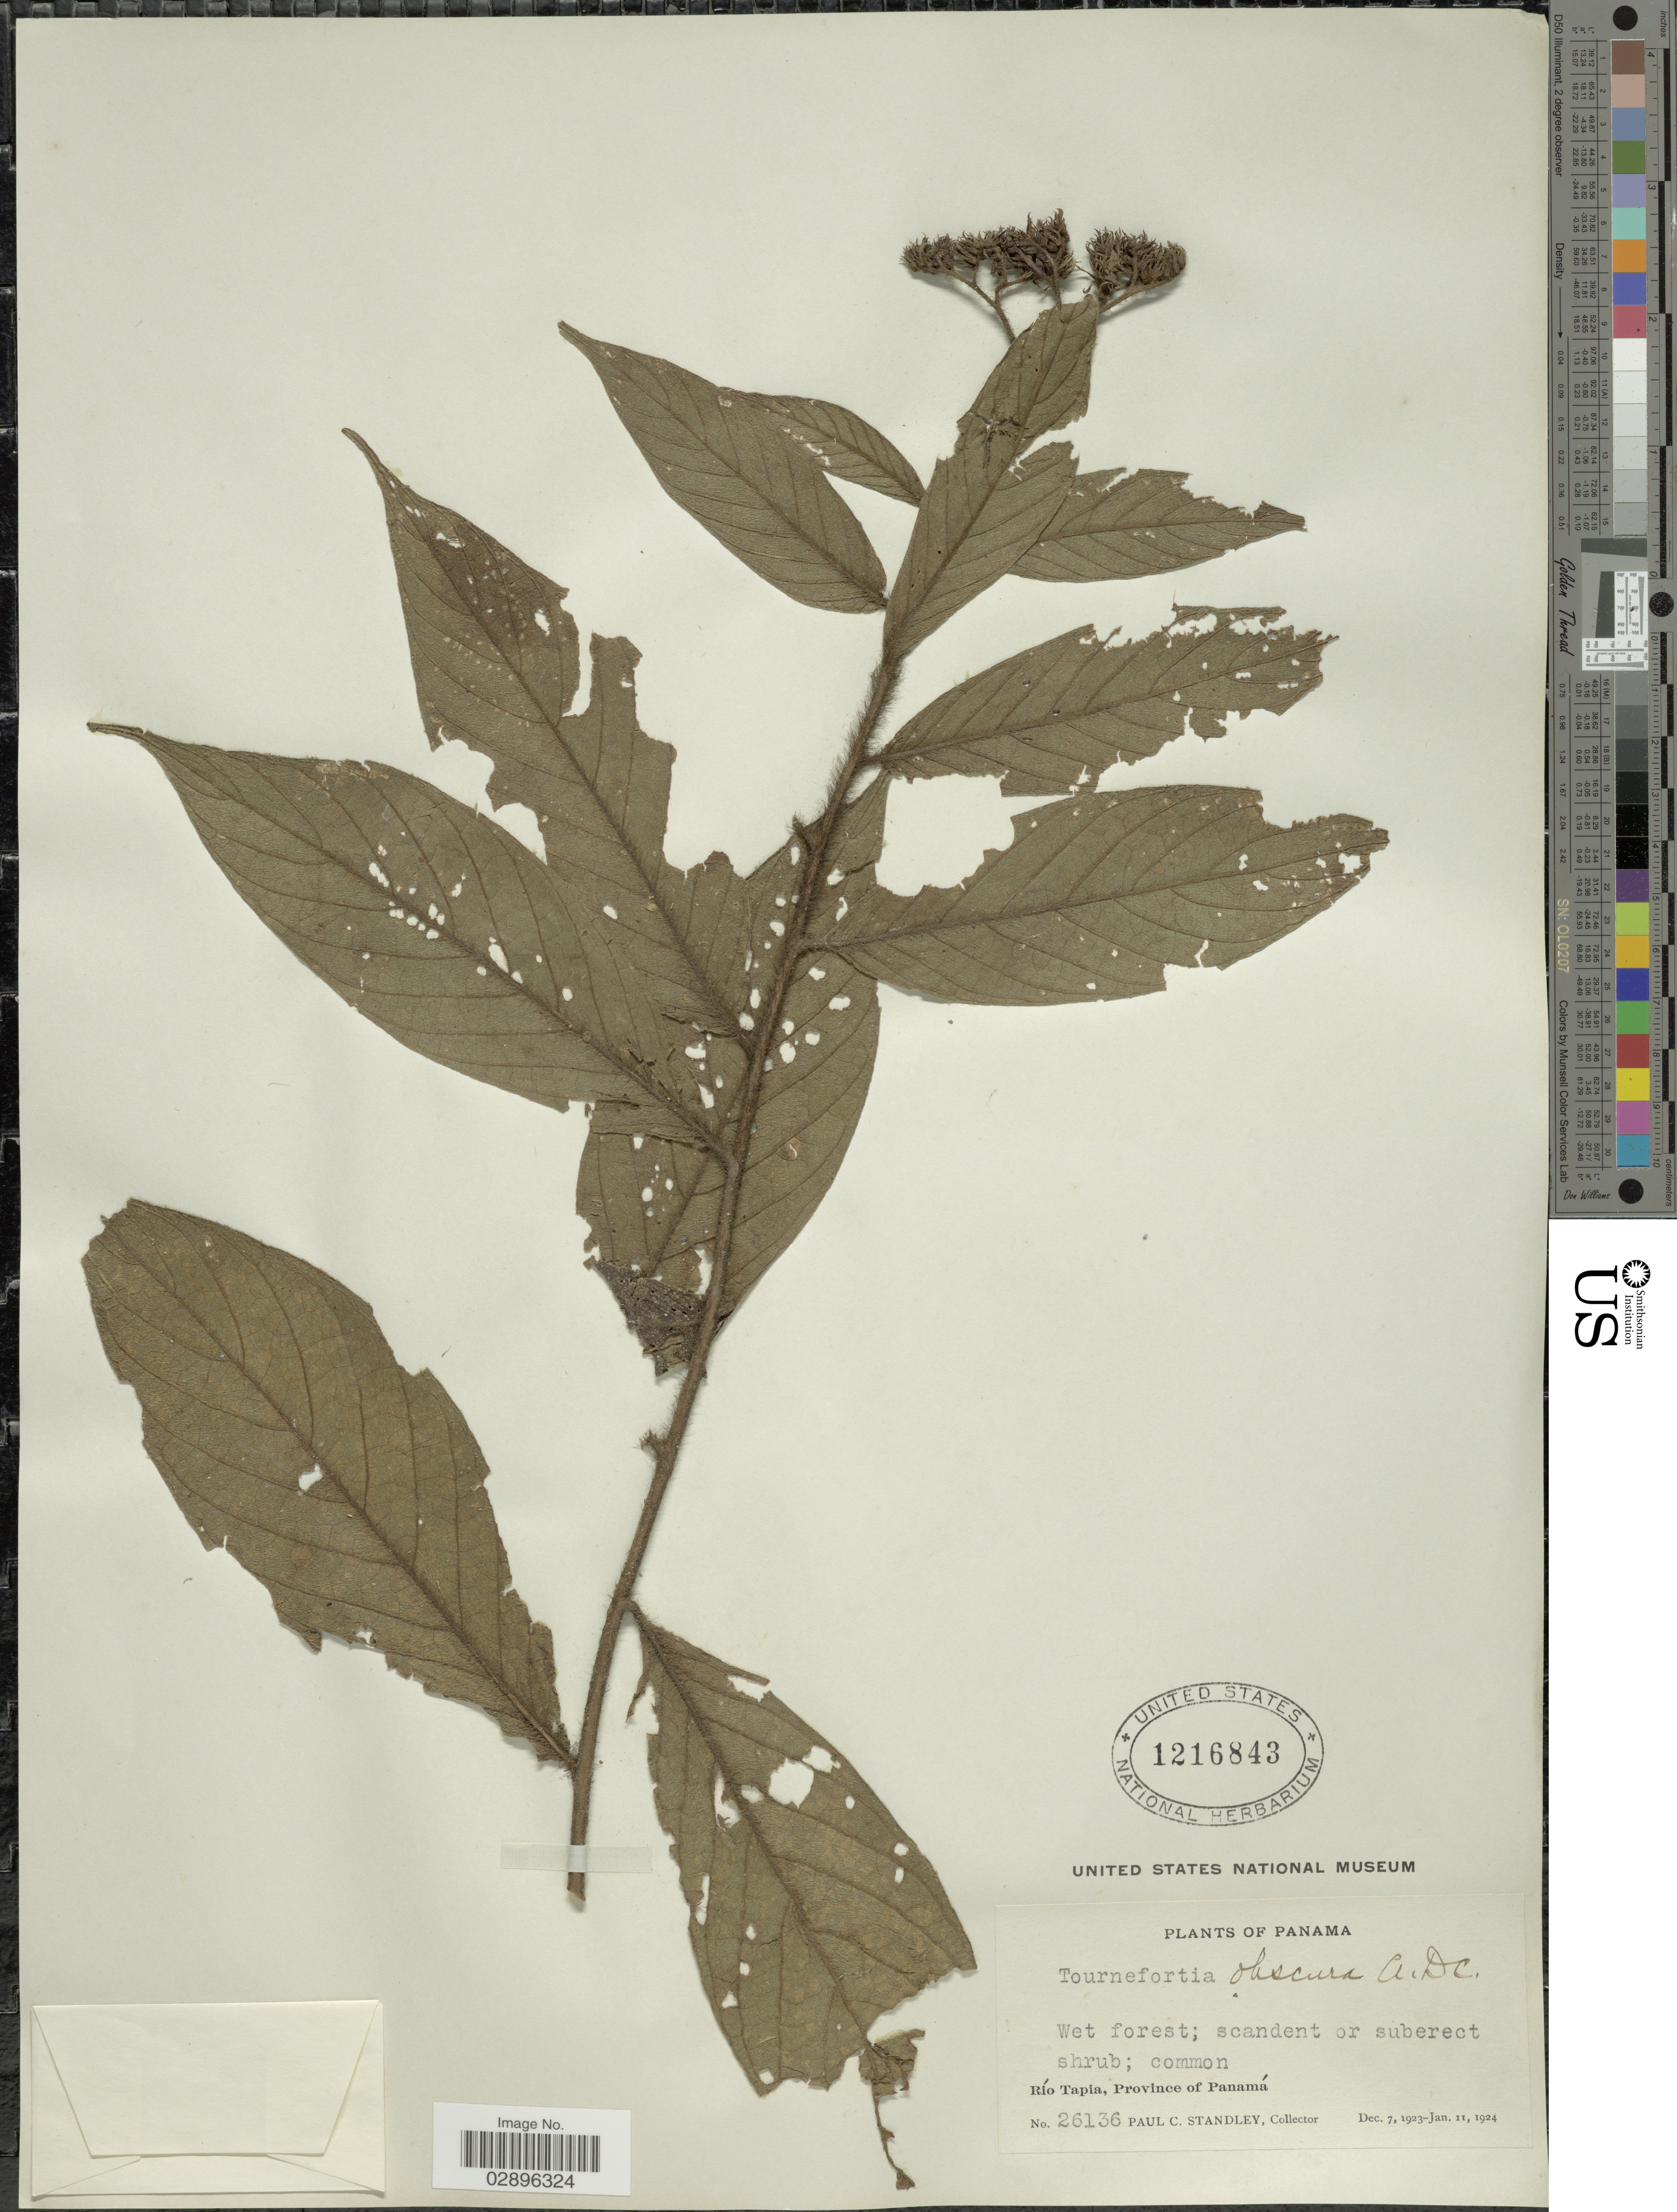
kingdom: Plantae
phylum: Tracheophyta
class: Magnoliopsida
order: Boraginales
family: Heliotropiaceae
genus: Tournefortia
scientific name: Tournefortia cuspidata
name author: Kunth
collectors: P. C. Standley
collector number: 26136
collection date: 1923-12-07/1924-01-11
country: Panama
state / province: Panamá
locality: Río Tapia.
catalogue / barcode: US 1216843